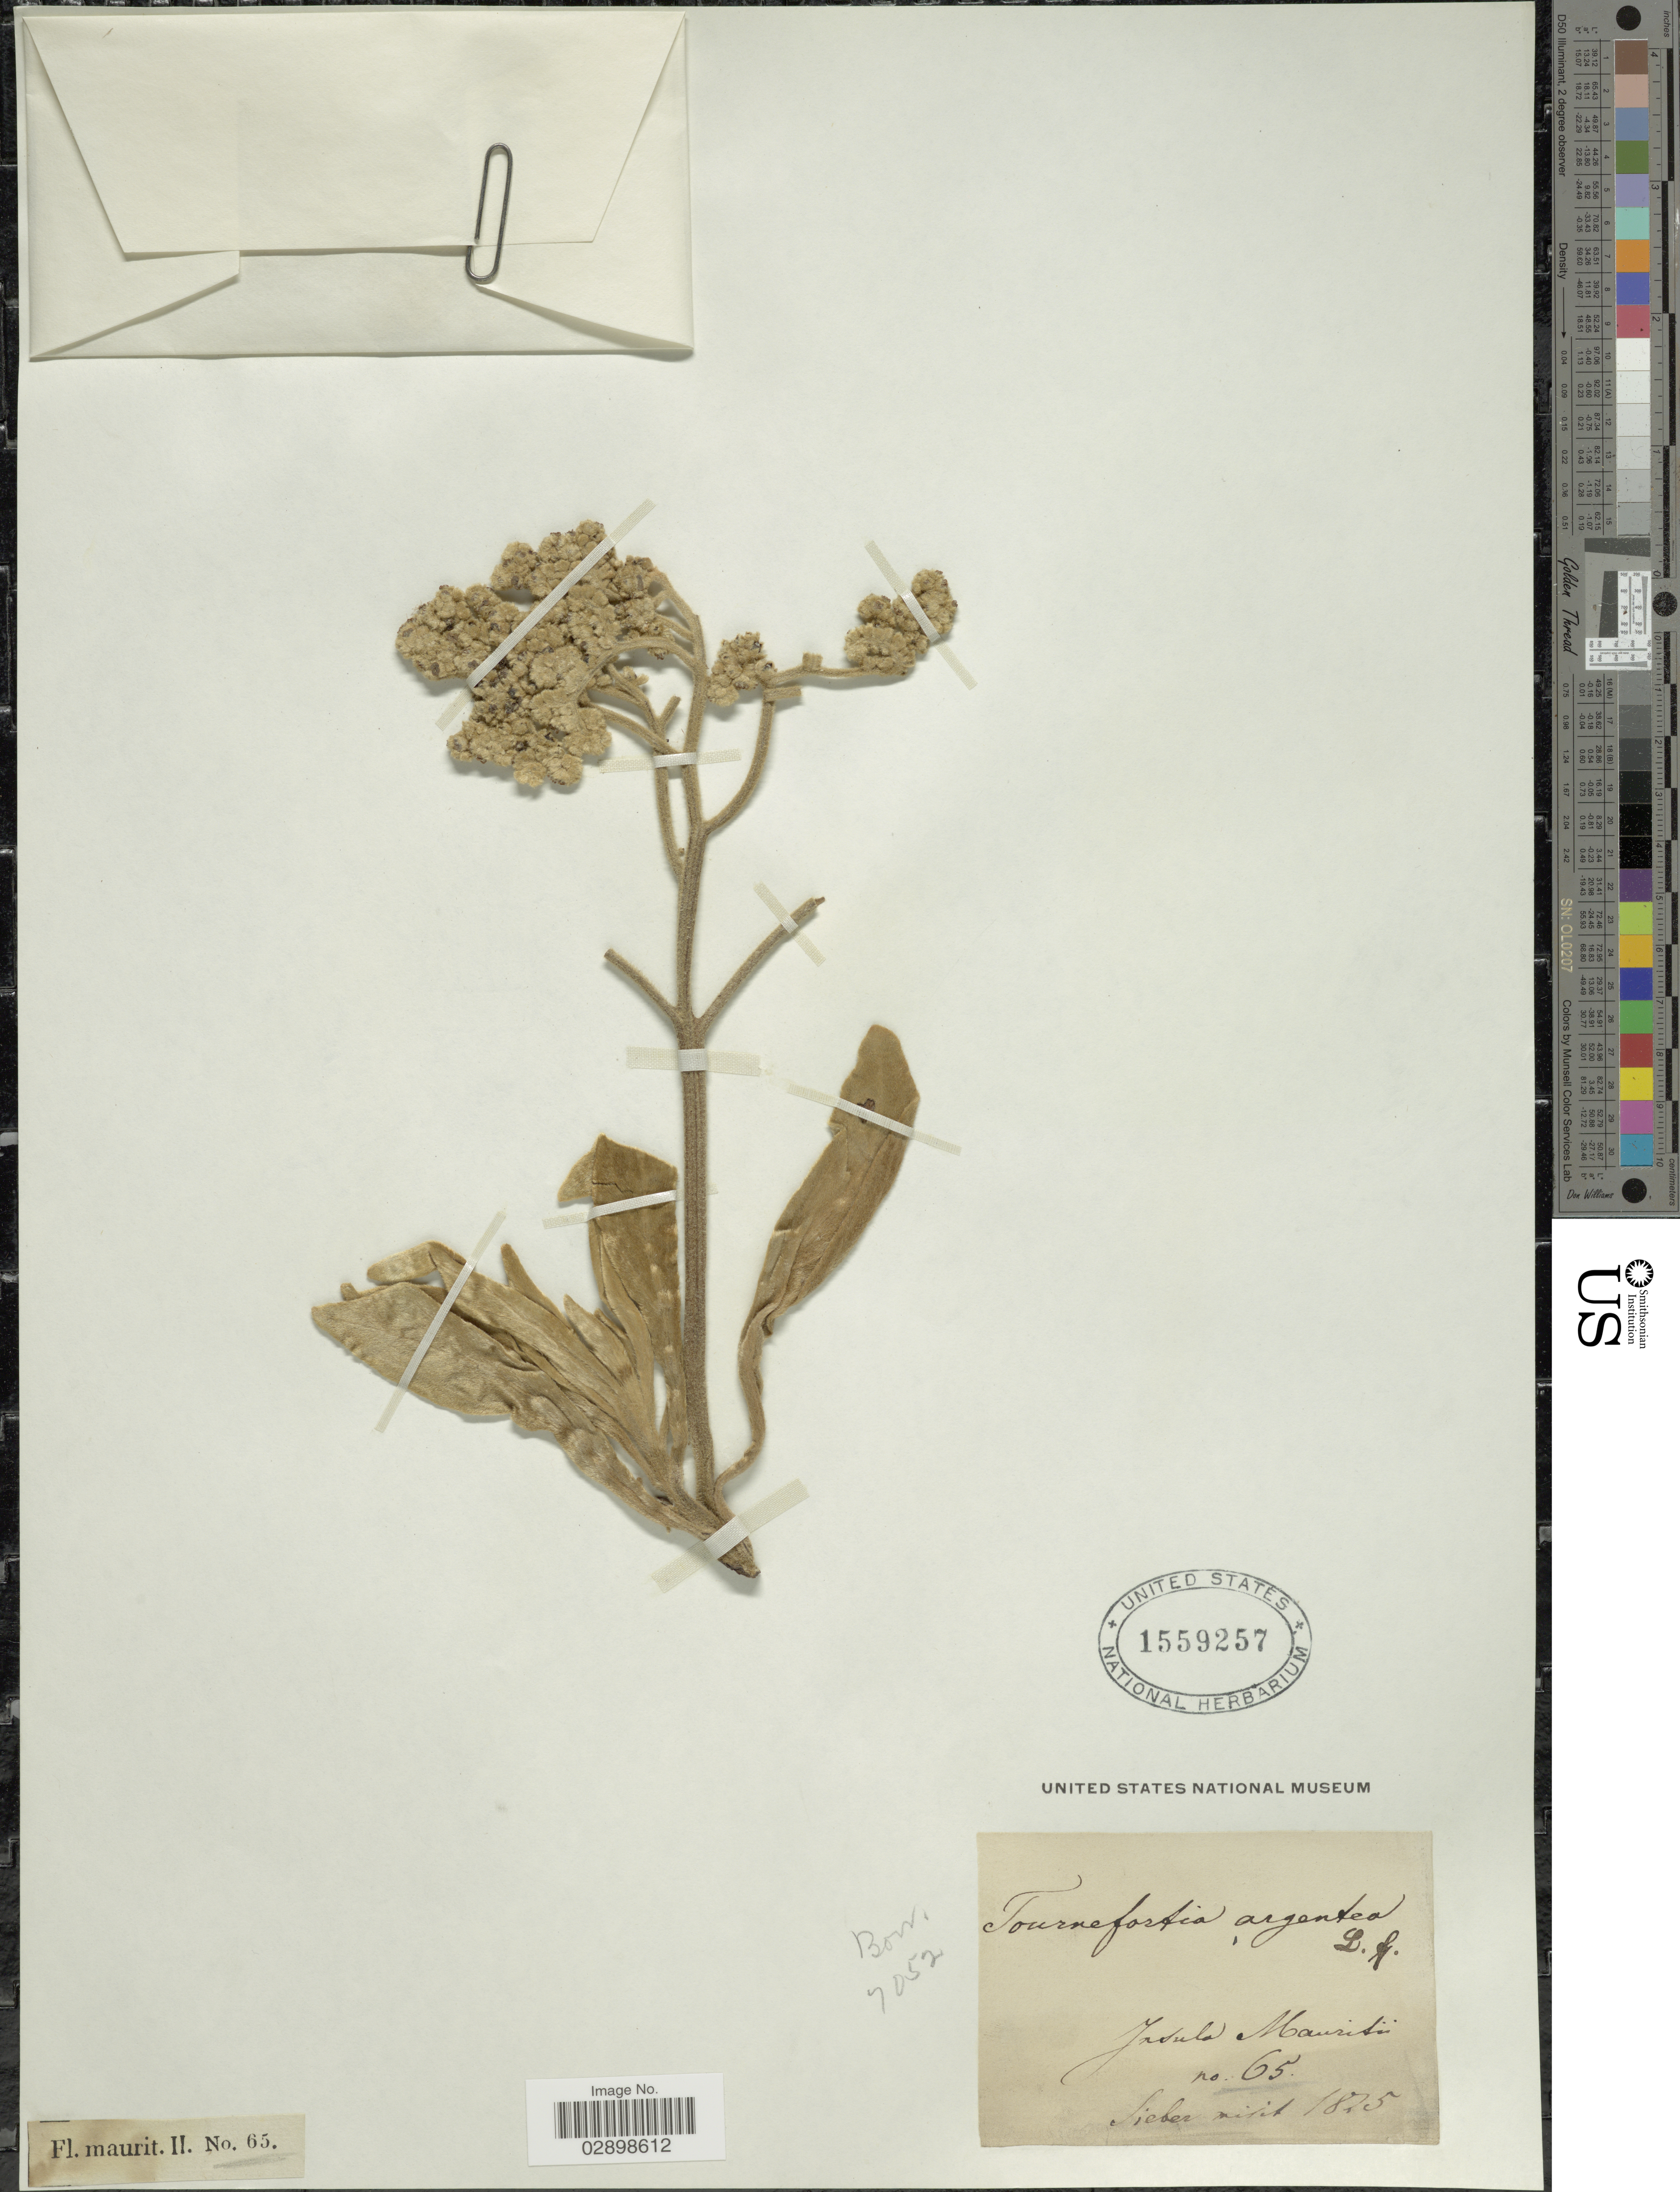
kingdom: Plantae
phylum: Tracheophyta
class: Magnoliopsida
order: Boraginales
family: Heliotropiaceae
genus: Tournefortia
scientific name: Tournefortia argentea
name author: L. f.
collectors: -- Sieber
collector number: Fl.maurit.II65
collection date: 1825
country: Mauritius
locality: Jasula Mauritis.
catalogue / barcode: US 1559257